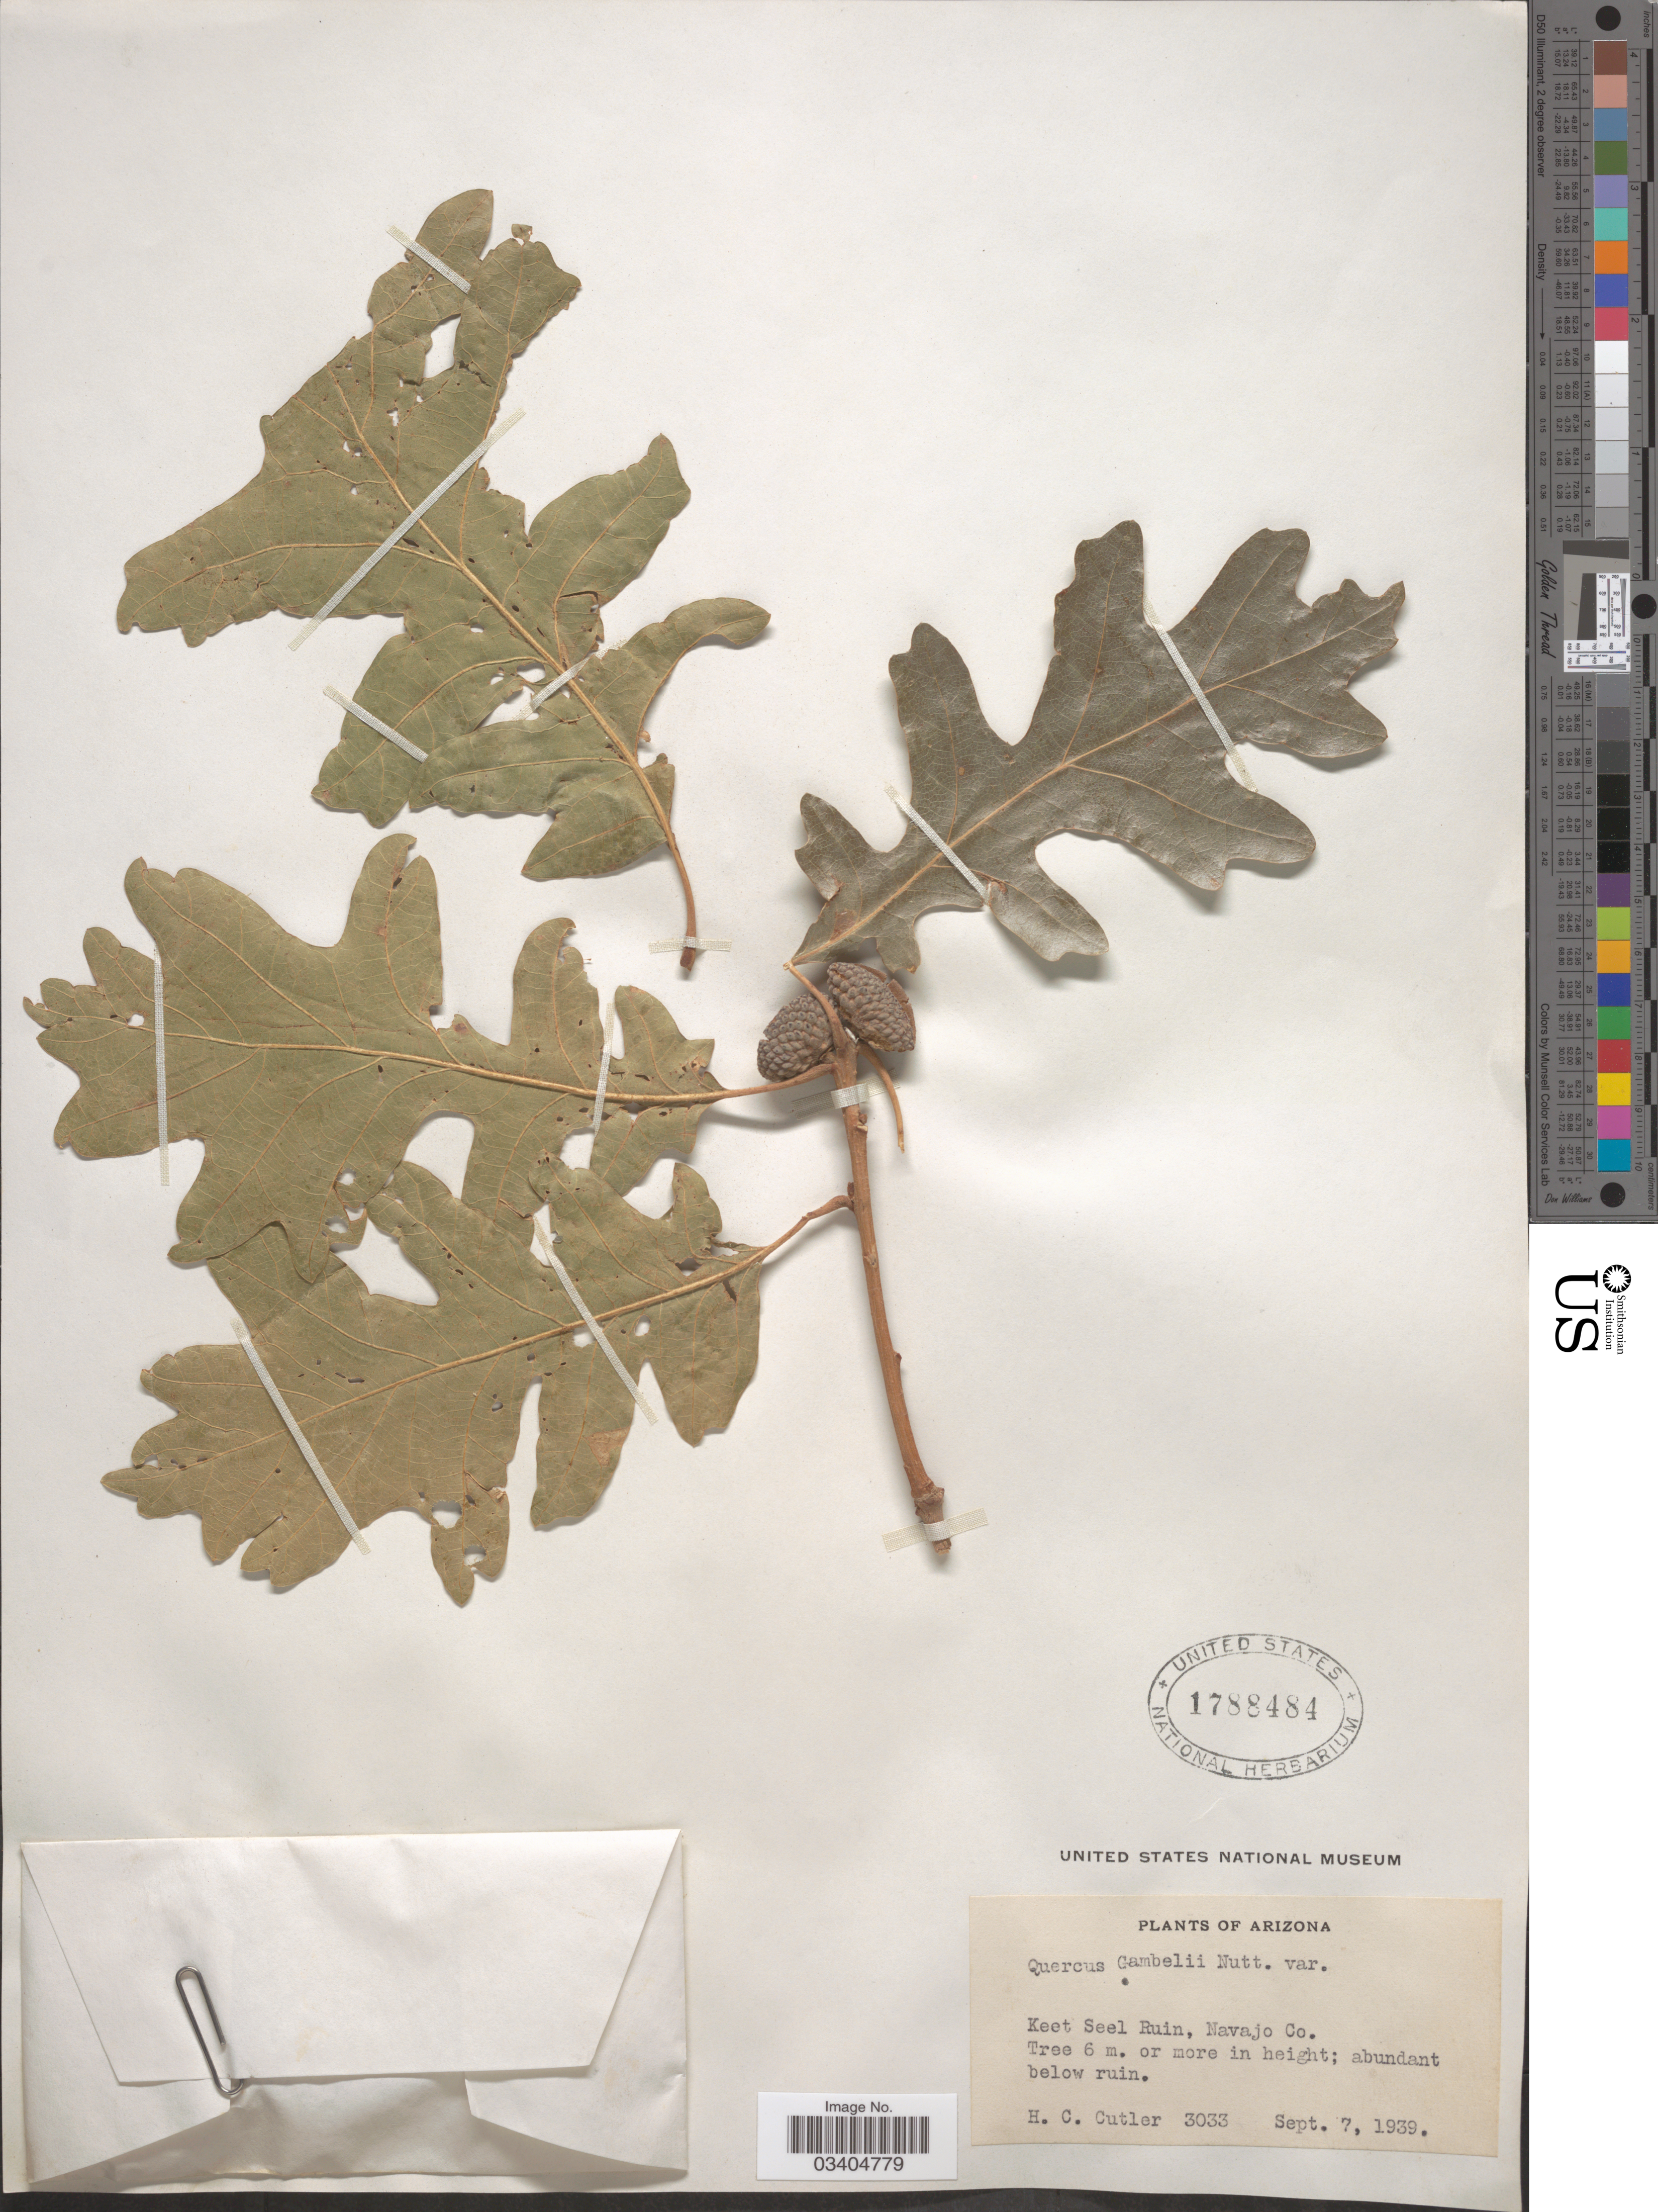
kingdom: Plantae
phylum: Tracheophyta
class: Magnoliopsida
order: Fagales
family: Fagaceae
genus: Quercus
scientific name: Quercus gambelii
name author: Nutt.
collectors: H. C. Cutler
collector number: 3033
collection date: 1939-09-07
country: United States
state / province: Arizona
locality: Keet Seel Ruin, Navajo Co.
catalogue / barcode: US 1788484